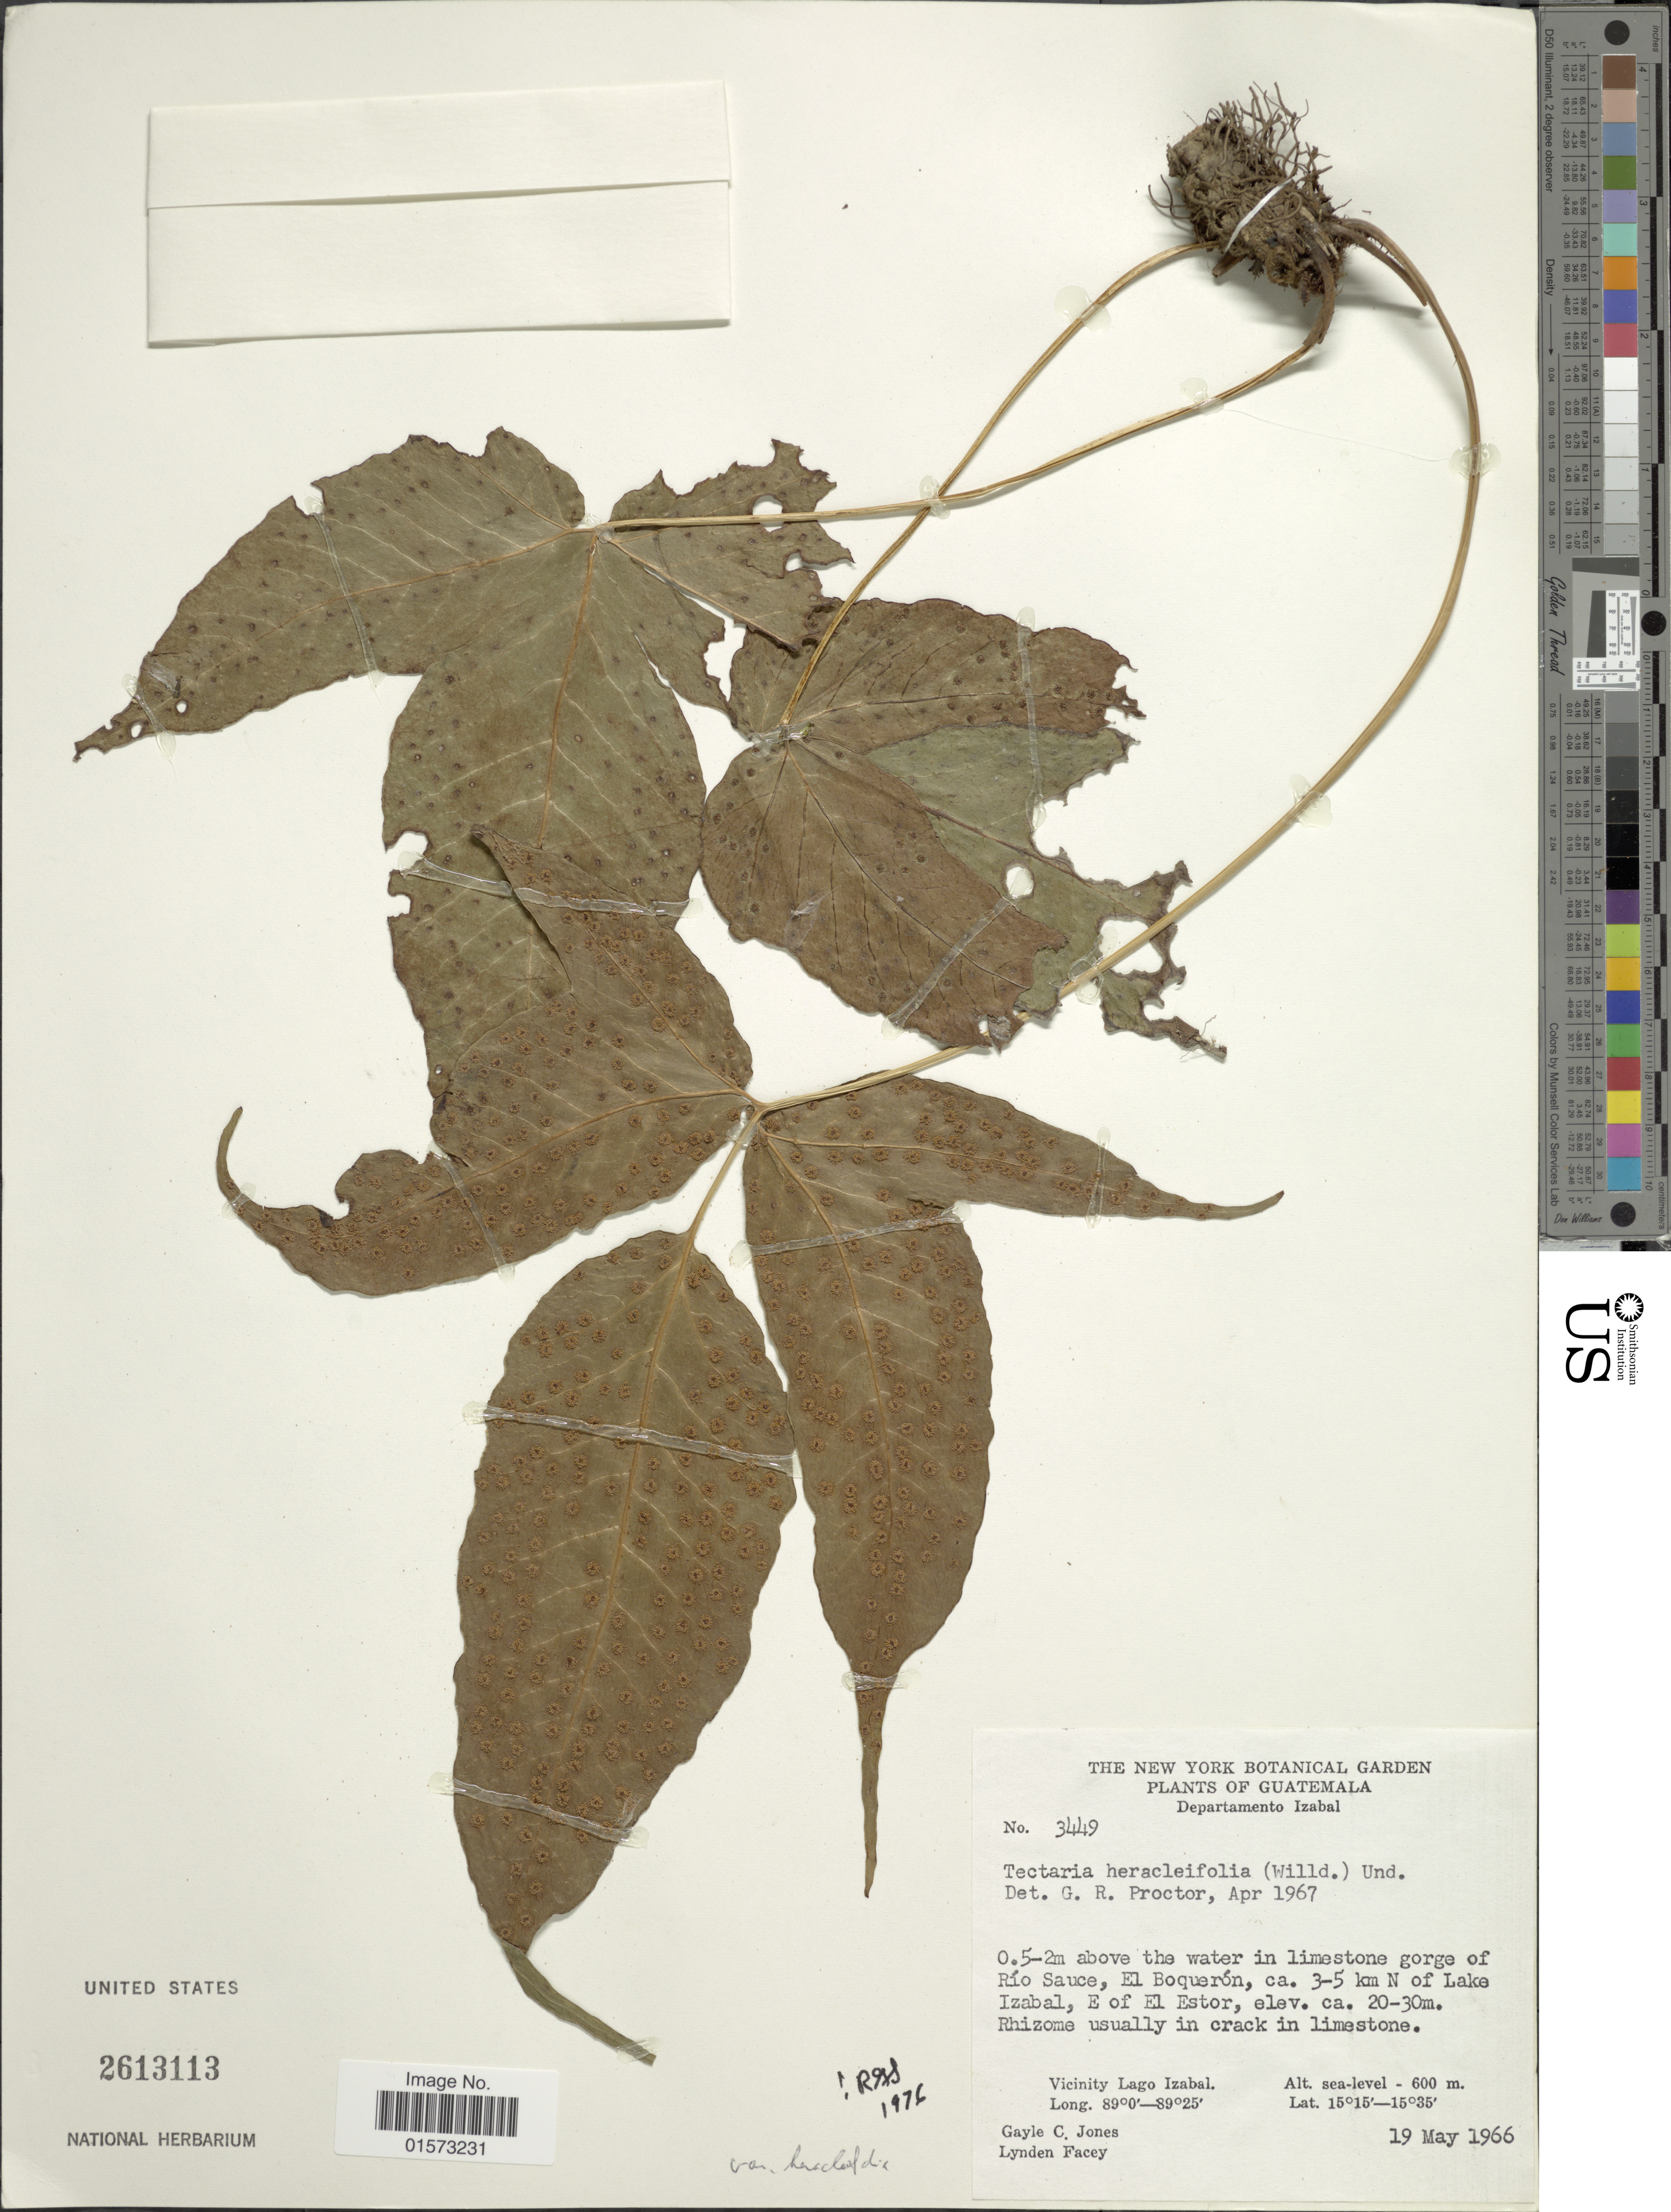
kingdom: Plantae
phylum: Tracheophyta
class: Polypodiopsida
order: Polypodiales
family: Tectariaceae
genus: Tectaria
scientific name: Tectaria heracleifolia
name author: (Willd.) Underw.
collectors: G. C. Jones & L. Facey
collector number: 3449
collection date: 1966-05-19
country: Guatemala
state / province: Izabal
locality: Departamento Izabal. 0.5-2 m above the water in limestone gorge of Rio Sauce, El Boqueron, 3-5 km N of Lake Izabal, E of El Estor. Vicinity of Lago Izabal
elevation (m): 600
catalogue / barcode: US 2613113